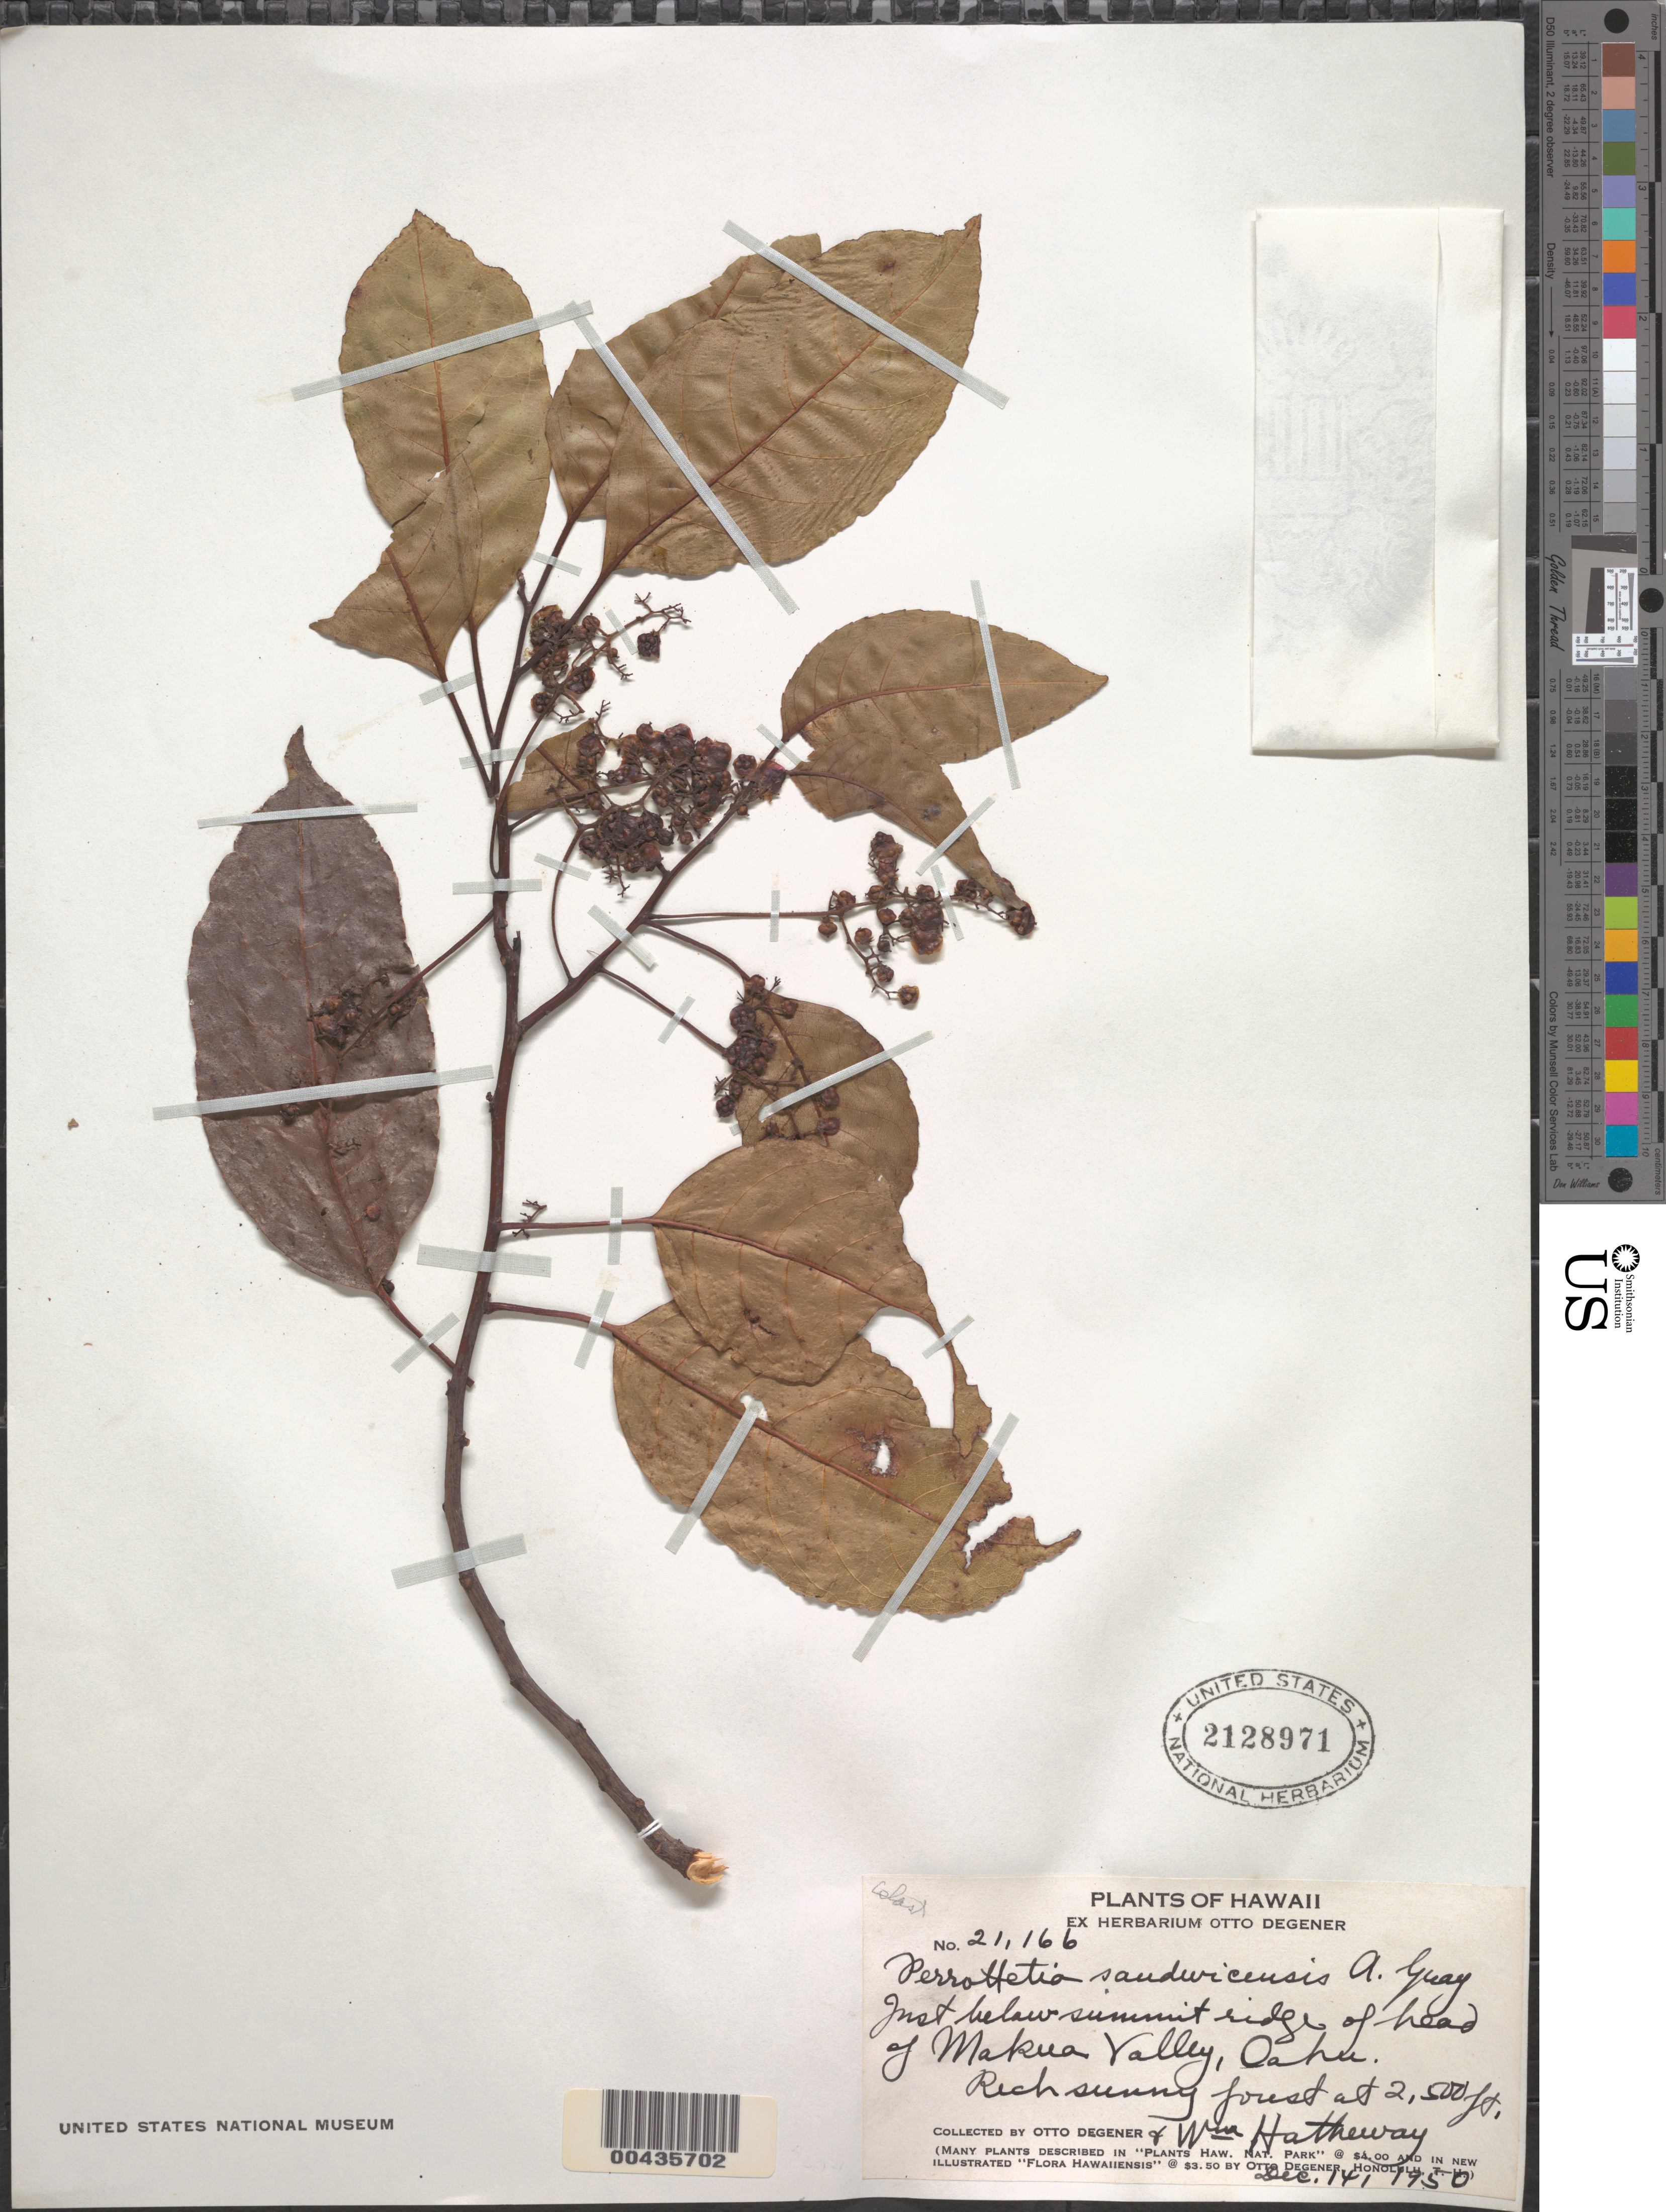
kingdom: Plantae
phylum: Tracheophyta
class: Magnoliopsida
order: Huerteales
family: Dipentodontaceae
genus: Perrottetia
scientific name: Perrottetia sandwicensis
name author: A. Gray in Wilkes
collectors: O. Degener & W. Hatheway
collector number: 21166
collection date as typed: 14 Dec 1950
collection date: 1950-12-14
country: United States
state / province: Hawaii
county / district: Honolulu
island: Oahu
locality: Just below summit ridge of head of Makua Valley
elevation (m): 762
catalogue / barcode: US 2128971